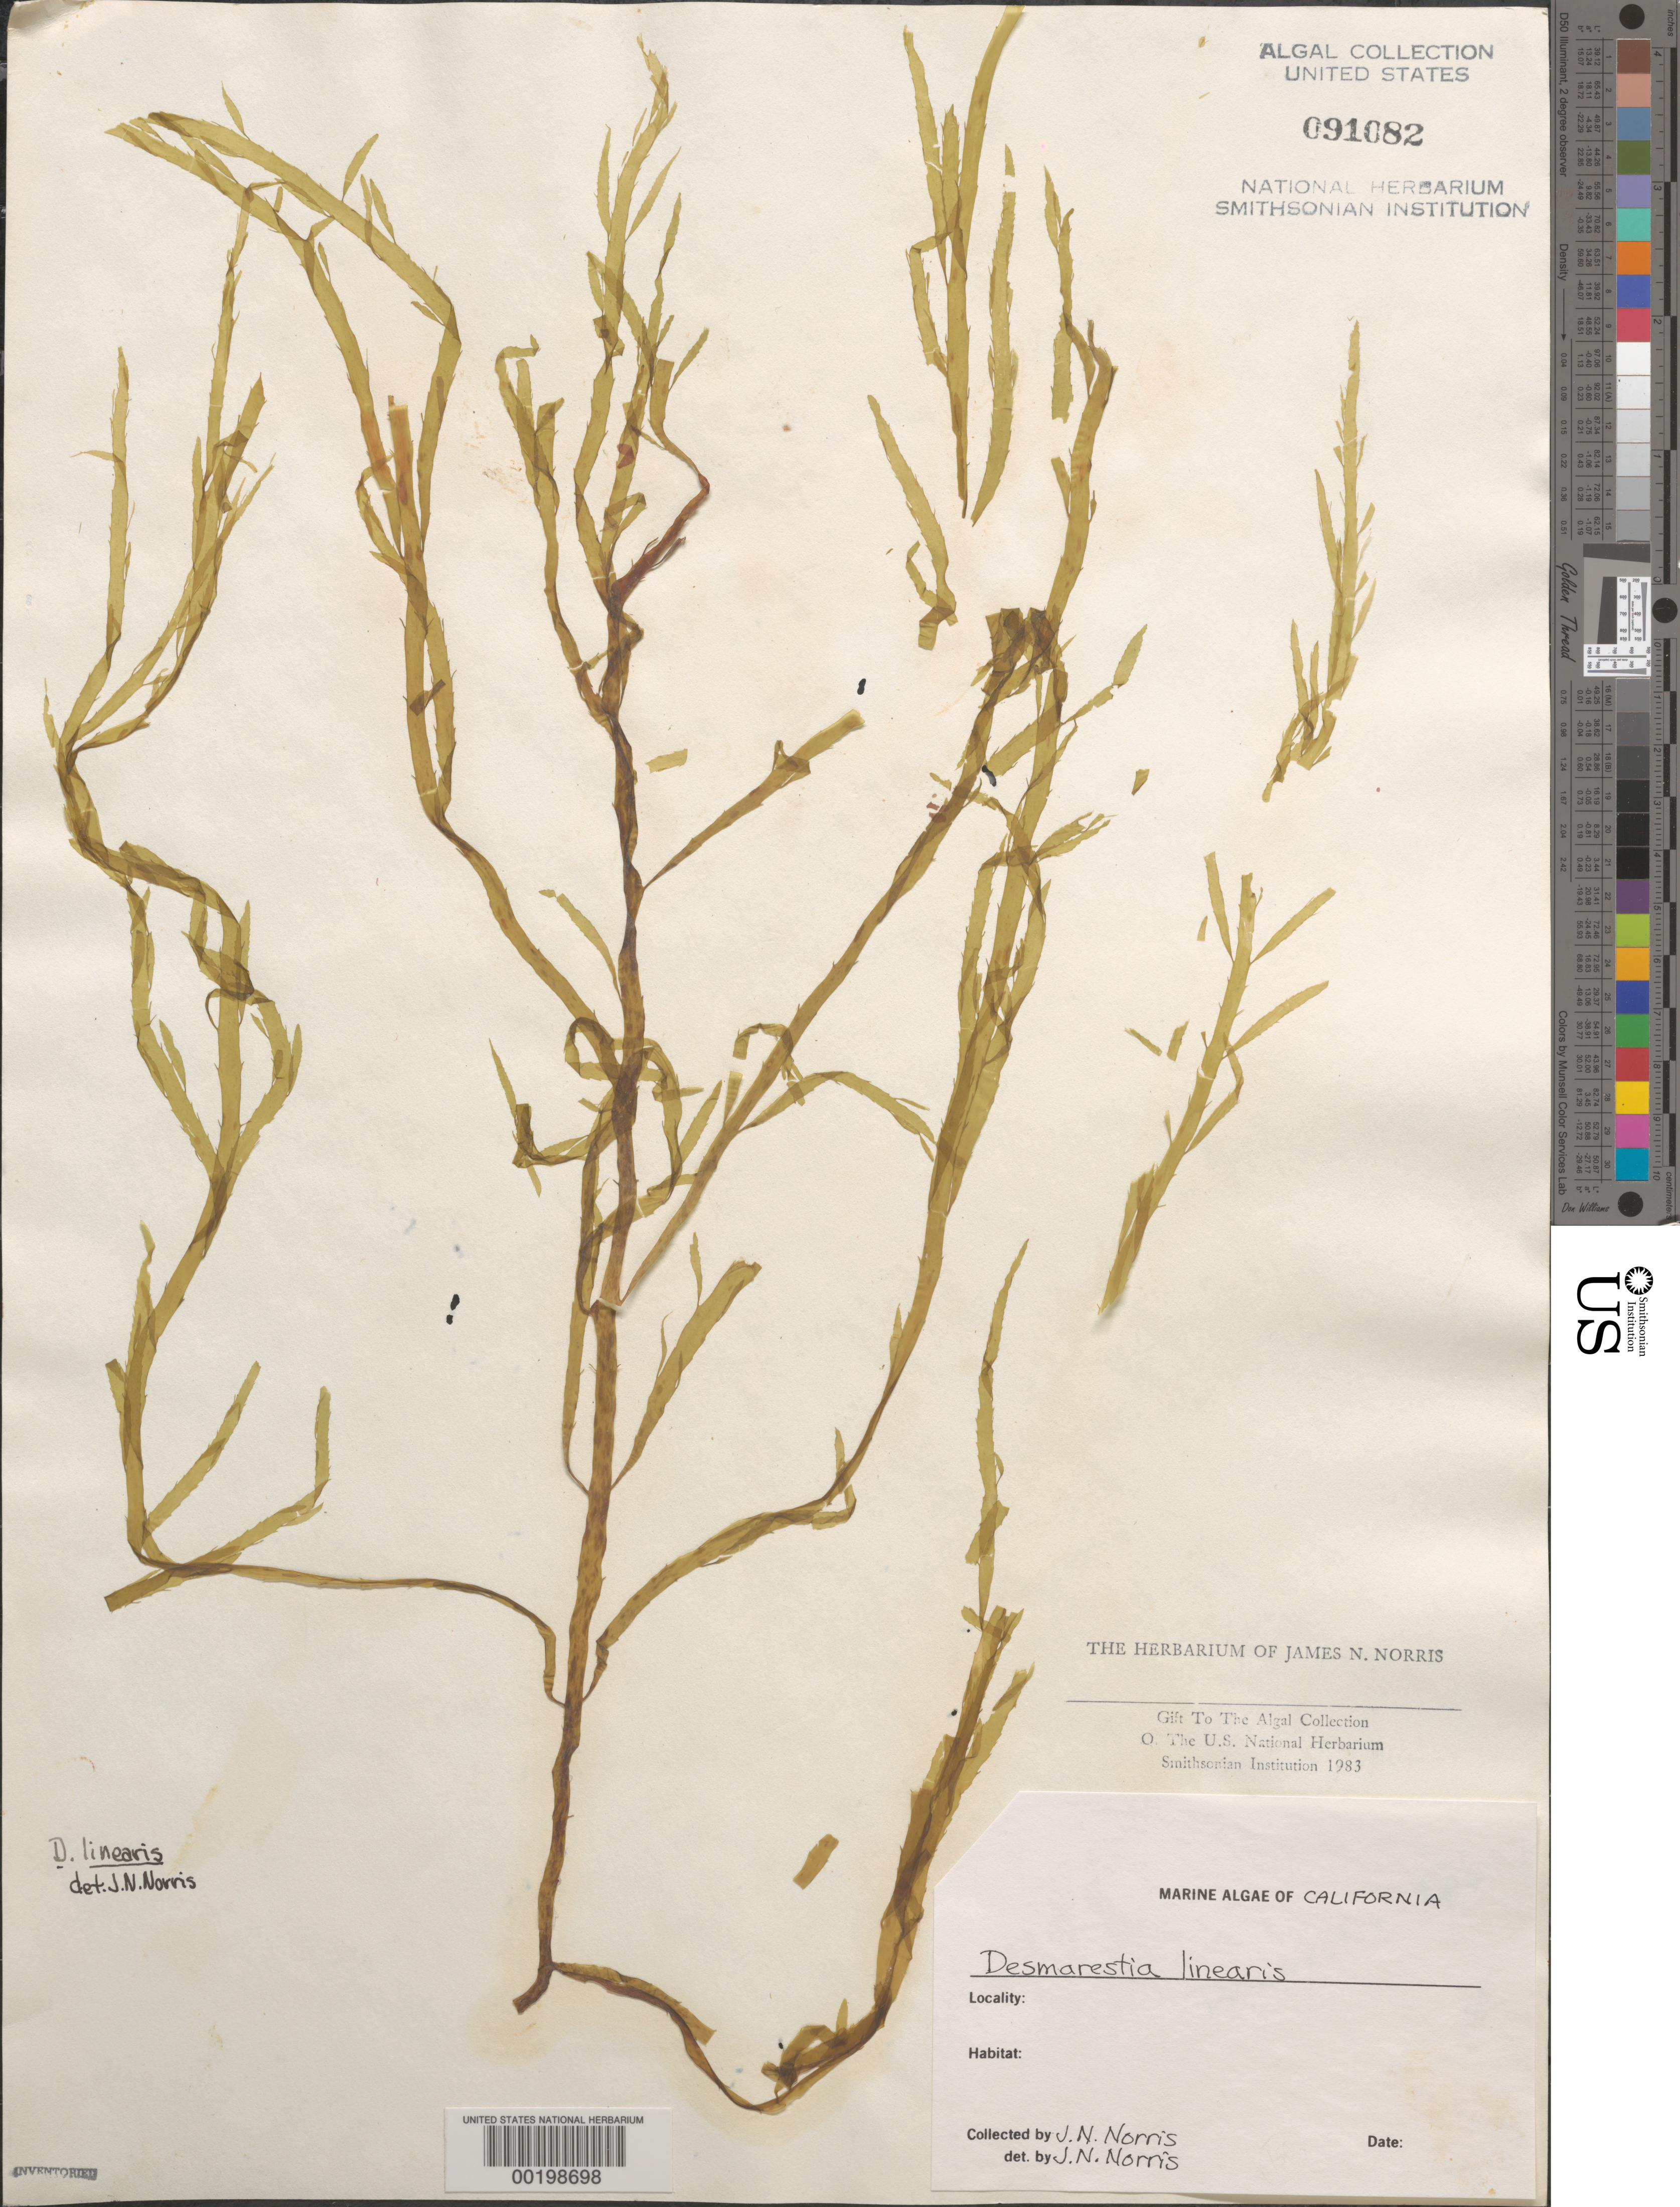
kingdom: Chromista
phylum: Ochrophyta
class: Phaeophyceae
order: Desmarestiales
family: Desmarestiaceae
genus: Desmarestia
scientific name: Desmarestia ligulata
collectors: J. N. Norris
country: United States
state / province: California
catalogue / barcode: US 91082